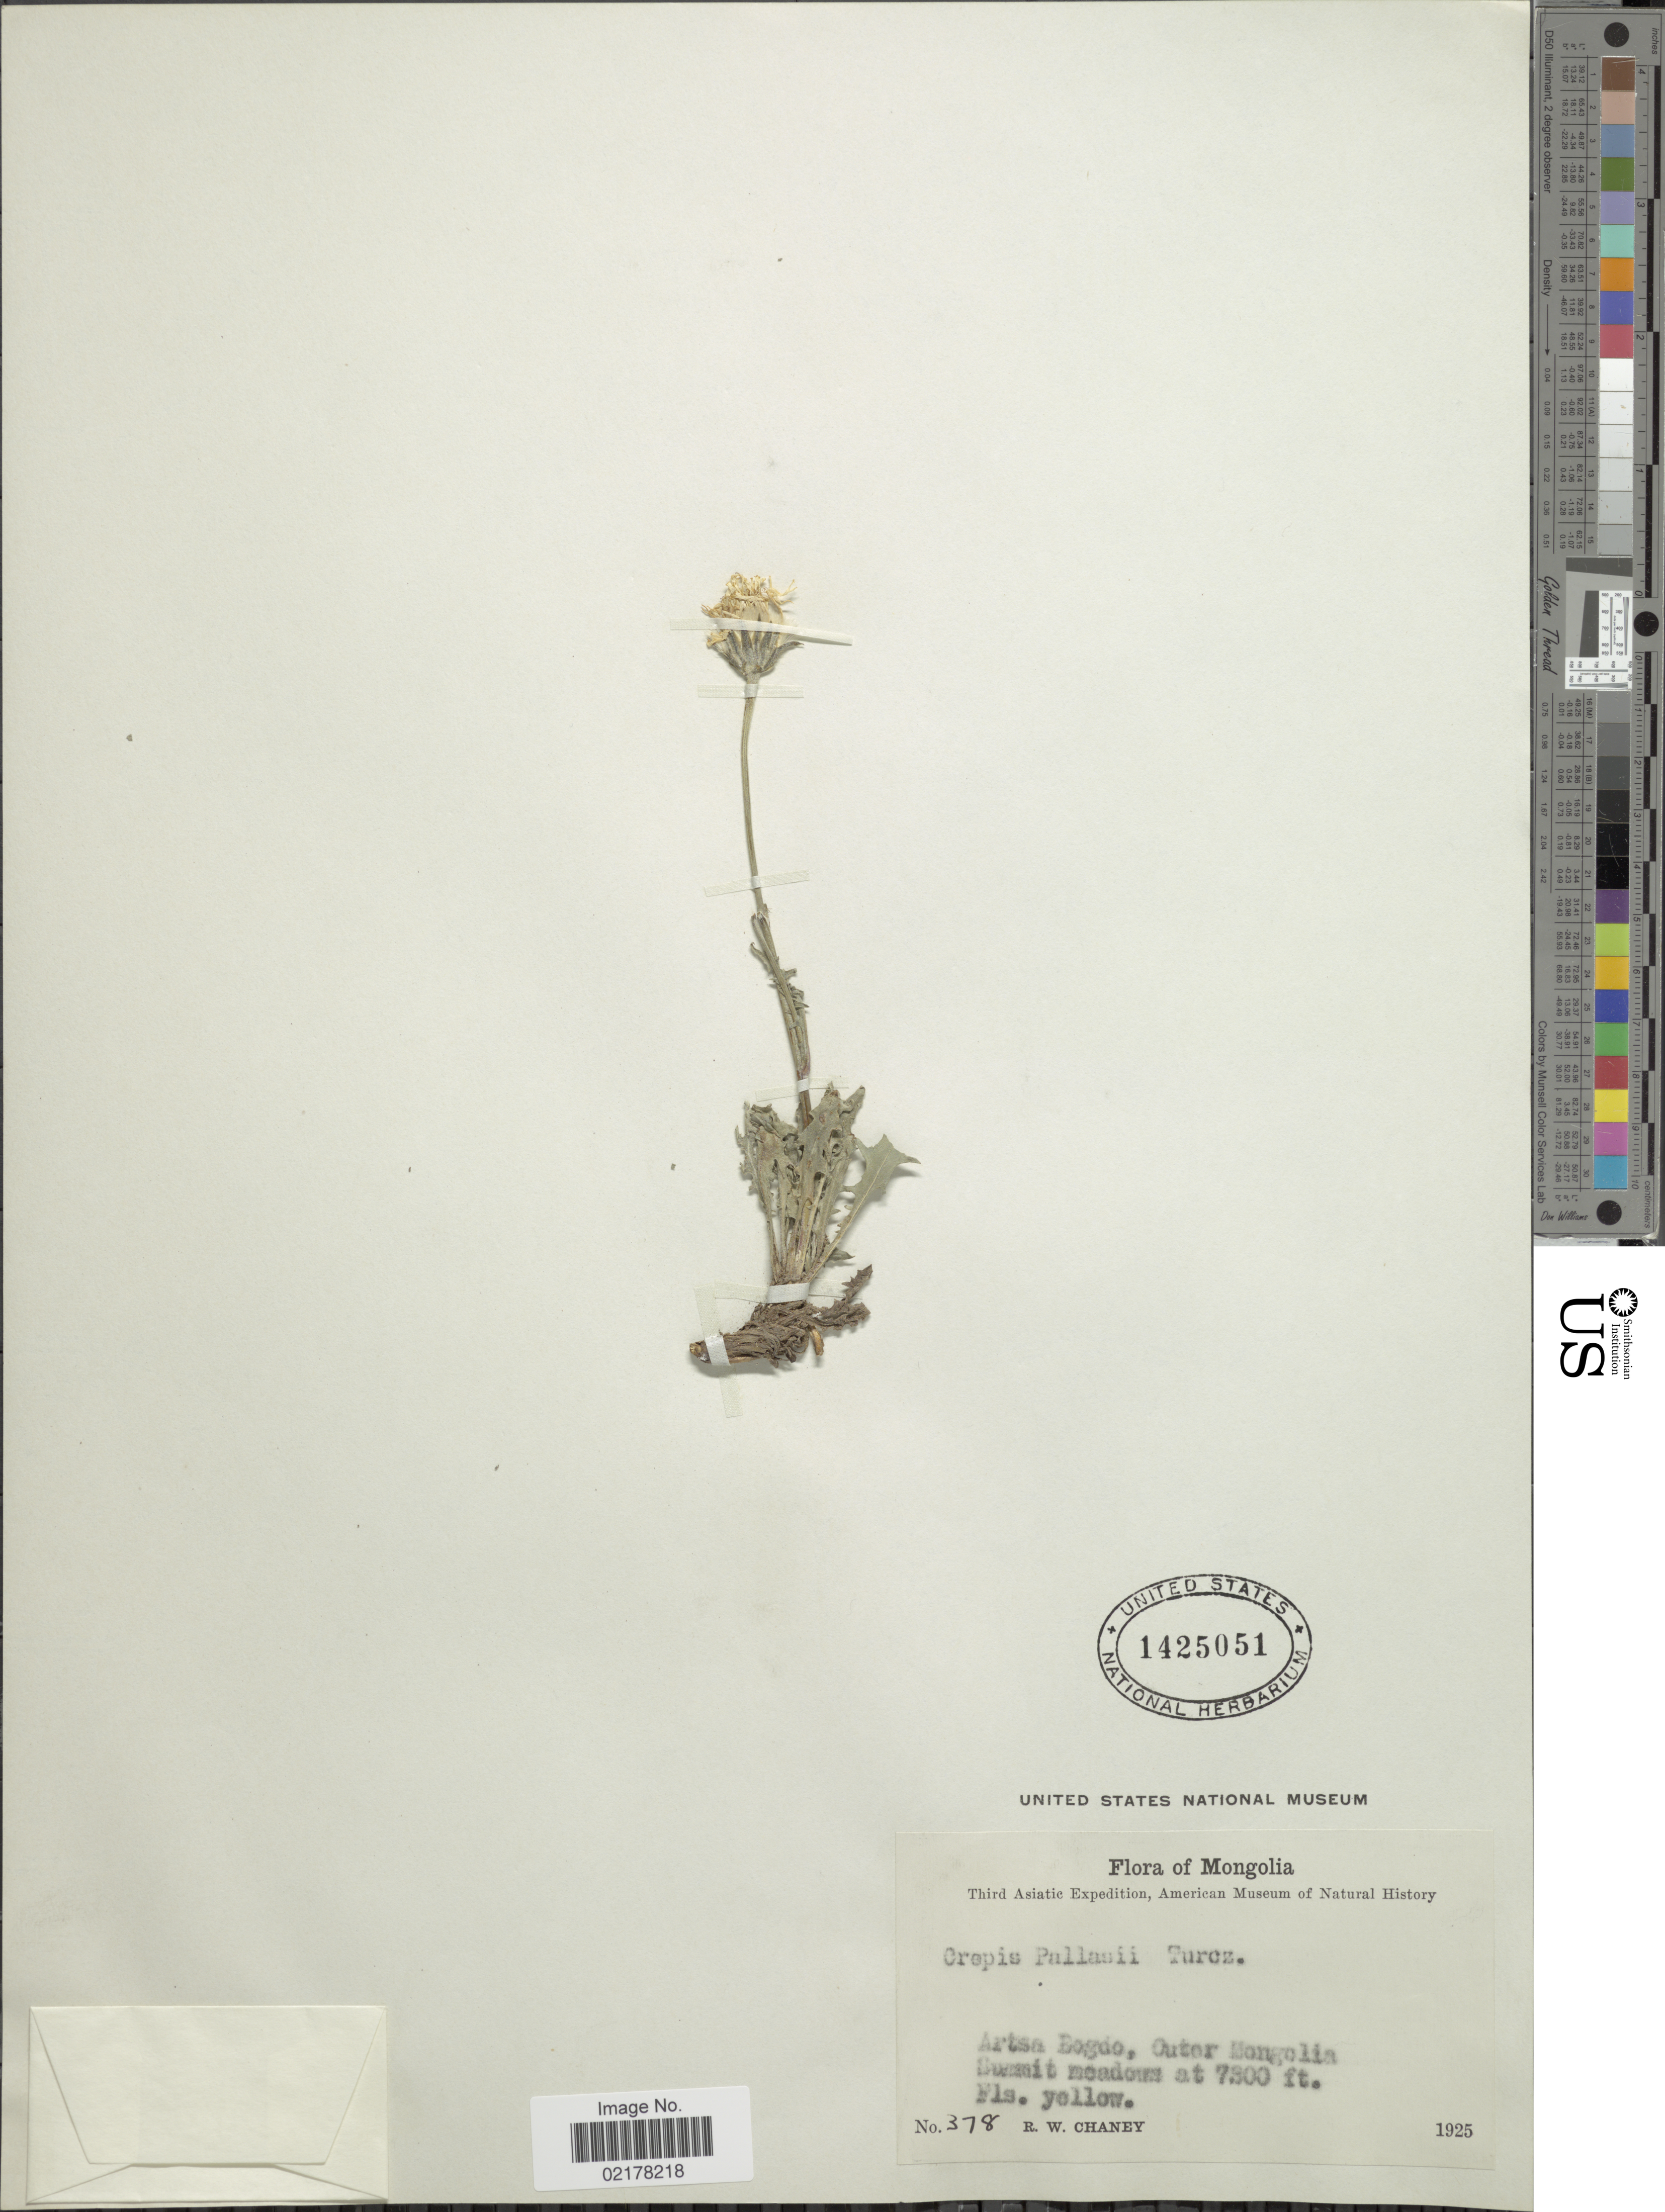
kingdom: Plantae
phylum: Tracheophyta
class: Magnoliopsida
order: Asterales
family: Asteraceae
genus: Crepis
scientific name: Crepis crocea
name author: (Lam.) Babc.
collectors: R. Chaney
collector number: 378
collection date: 1925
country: Mongolia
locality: Artsa Bogdo, Outer Mongolia. Summit meadows.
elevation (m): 2225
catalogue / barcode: US 1425051